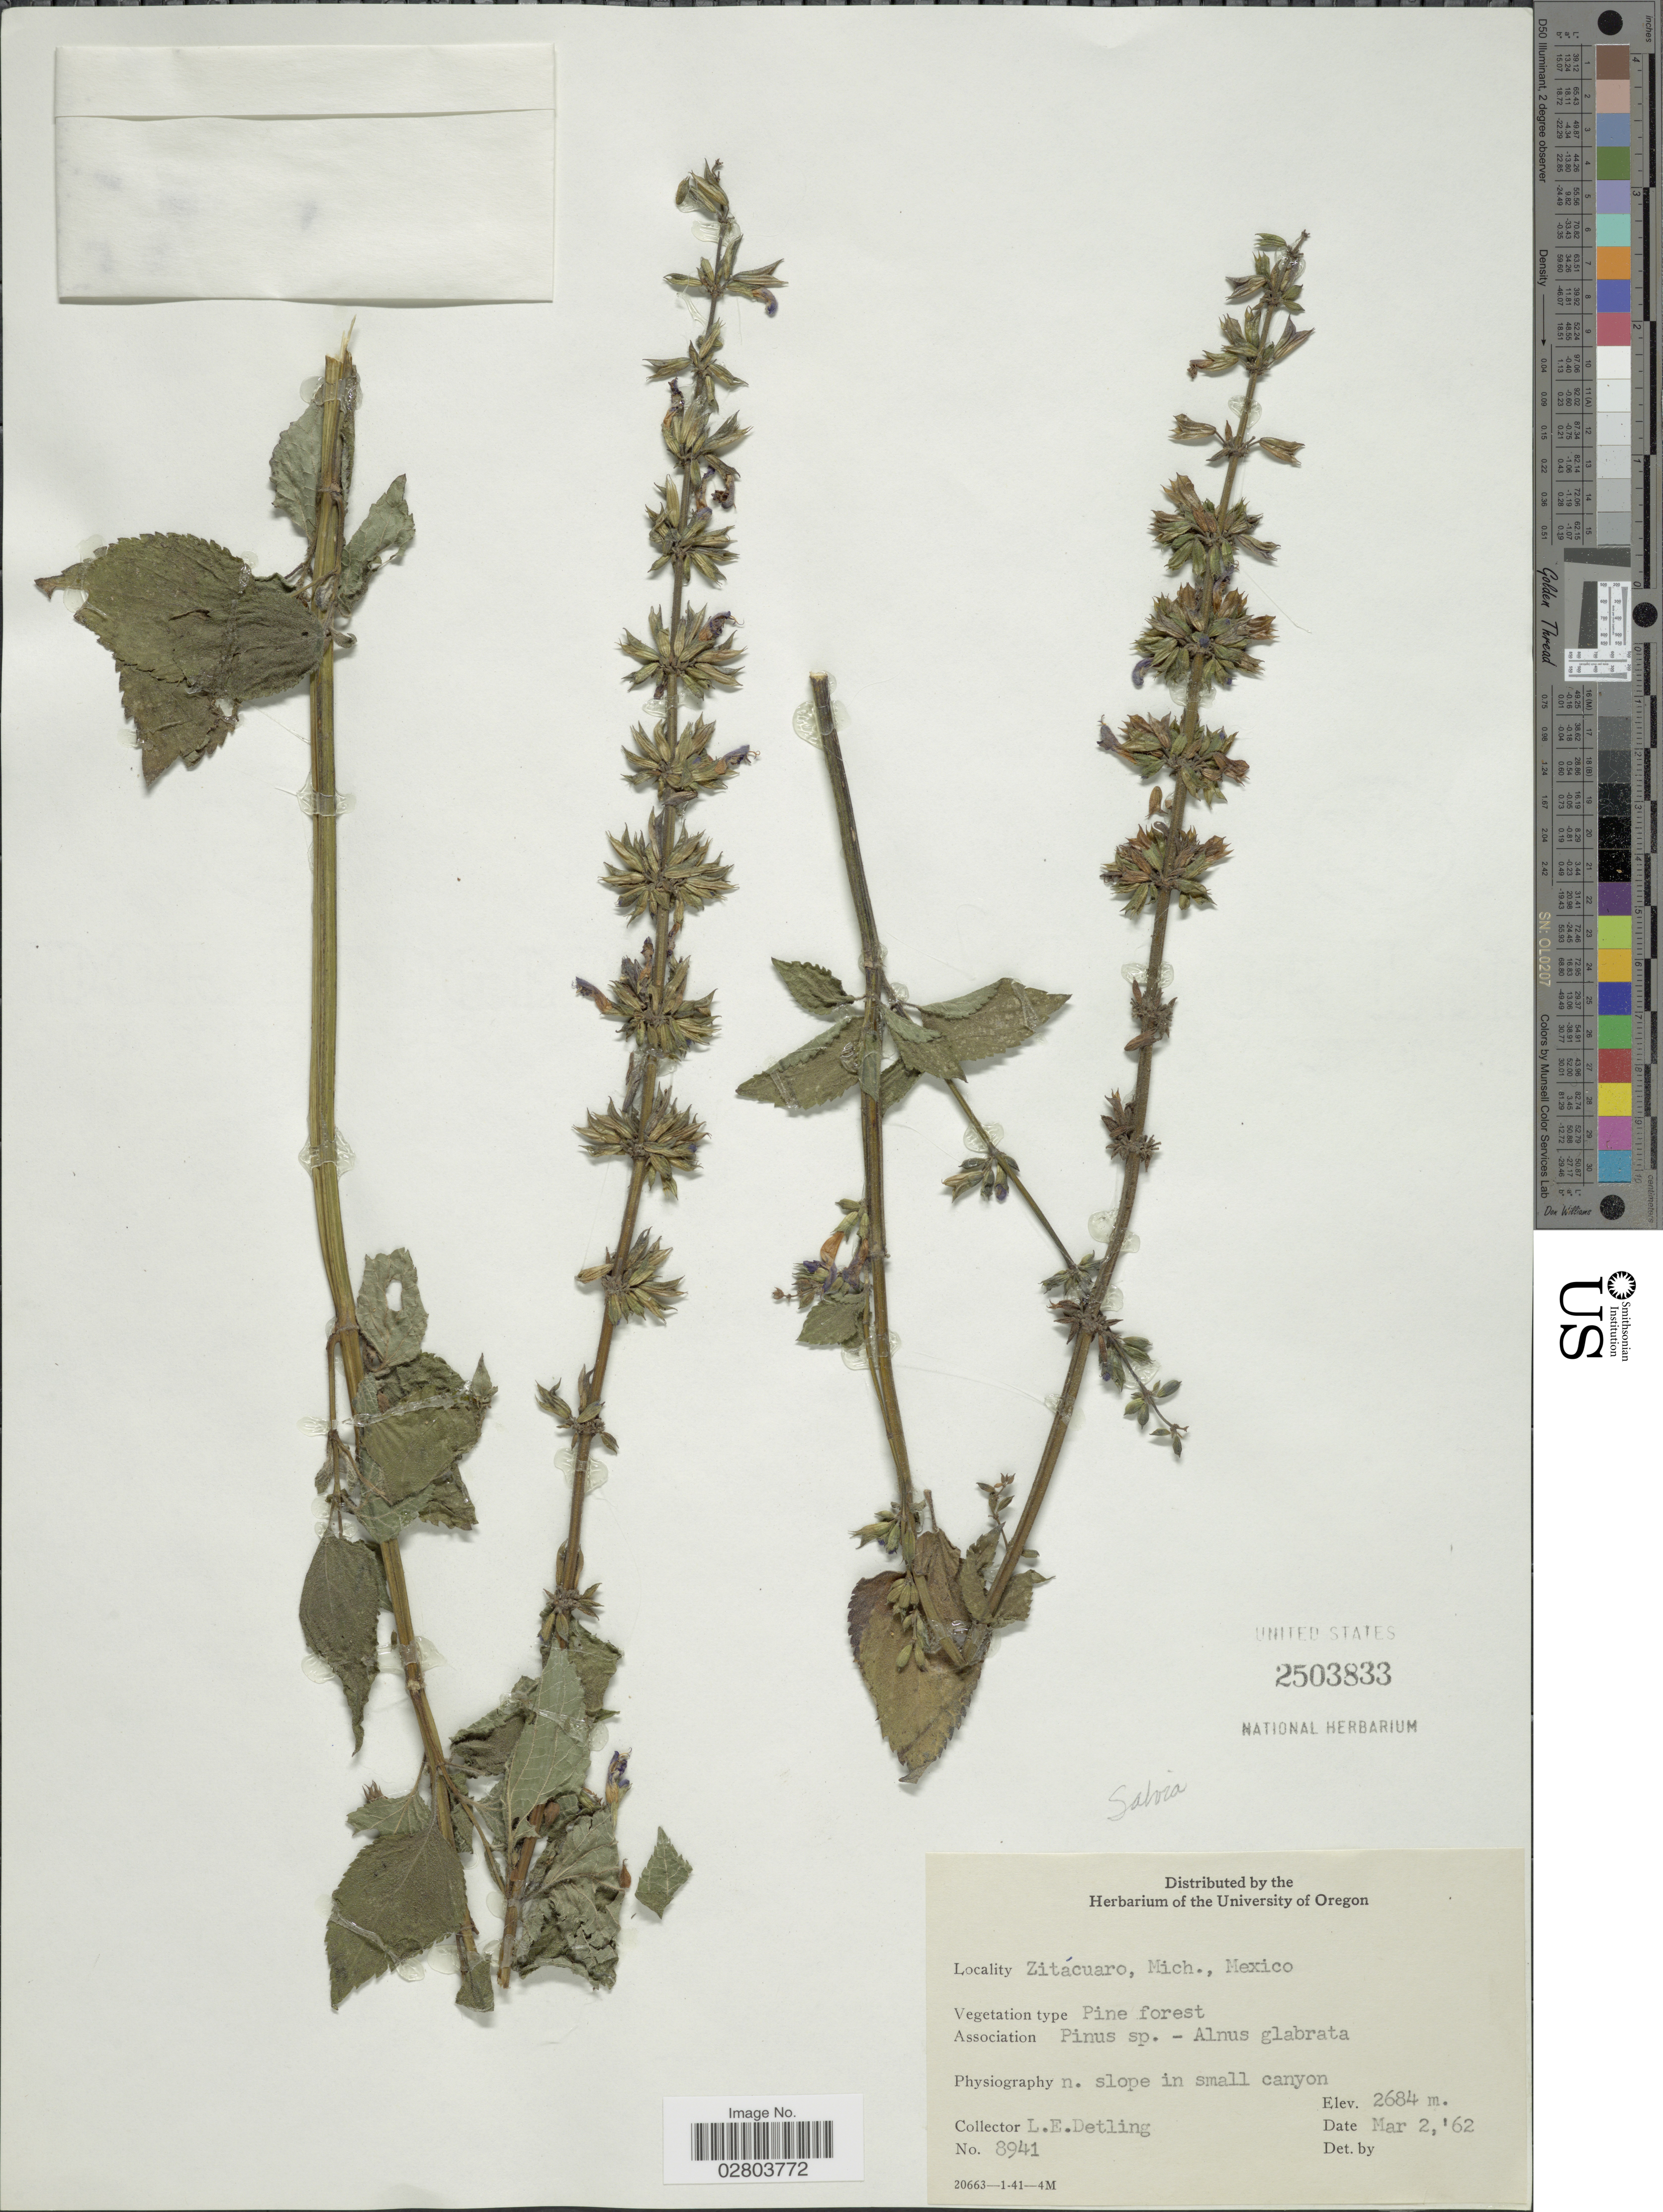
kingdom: Plantae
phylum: Tracheophyta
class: Magnoliopsida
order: Lamiales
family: Lamiaceae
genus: Salvia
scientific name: Salvia sp.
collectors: L. E. Detling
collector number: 8941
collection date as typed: Transcribed d/m/y: 2/3/62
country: Mexico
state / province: Michoacán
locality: Zitácuaro, Mich., Mexico.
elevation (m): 2684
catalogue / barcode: US 2503833